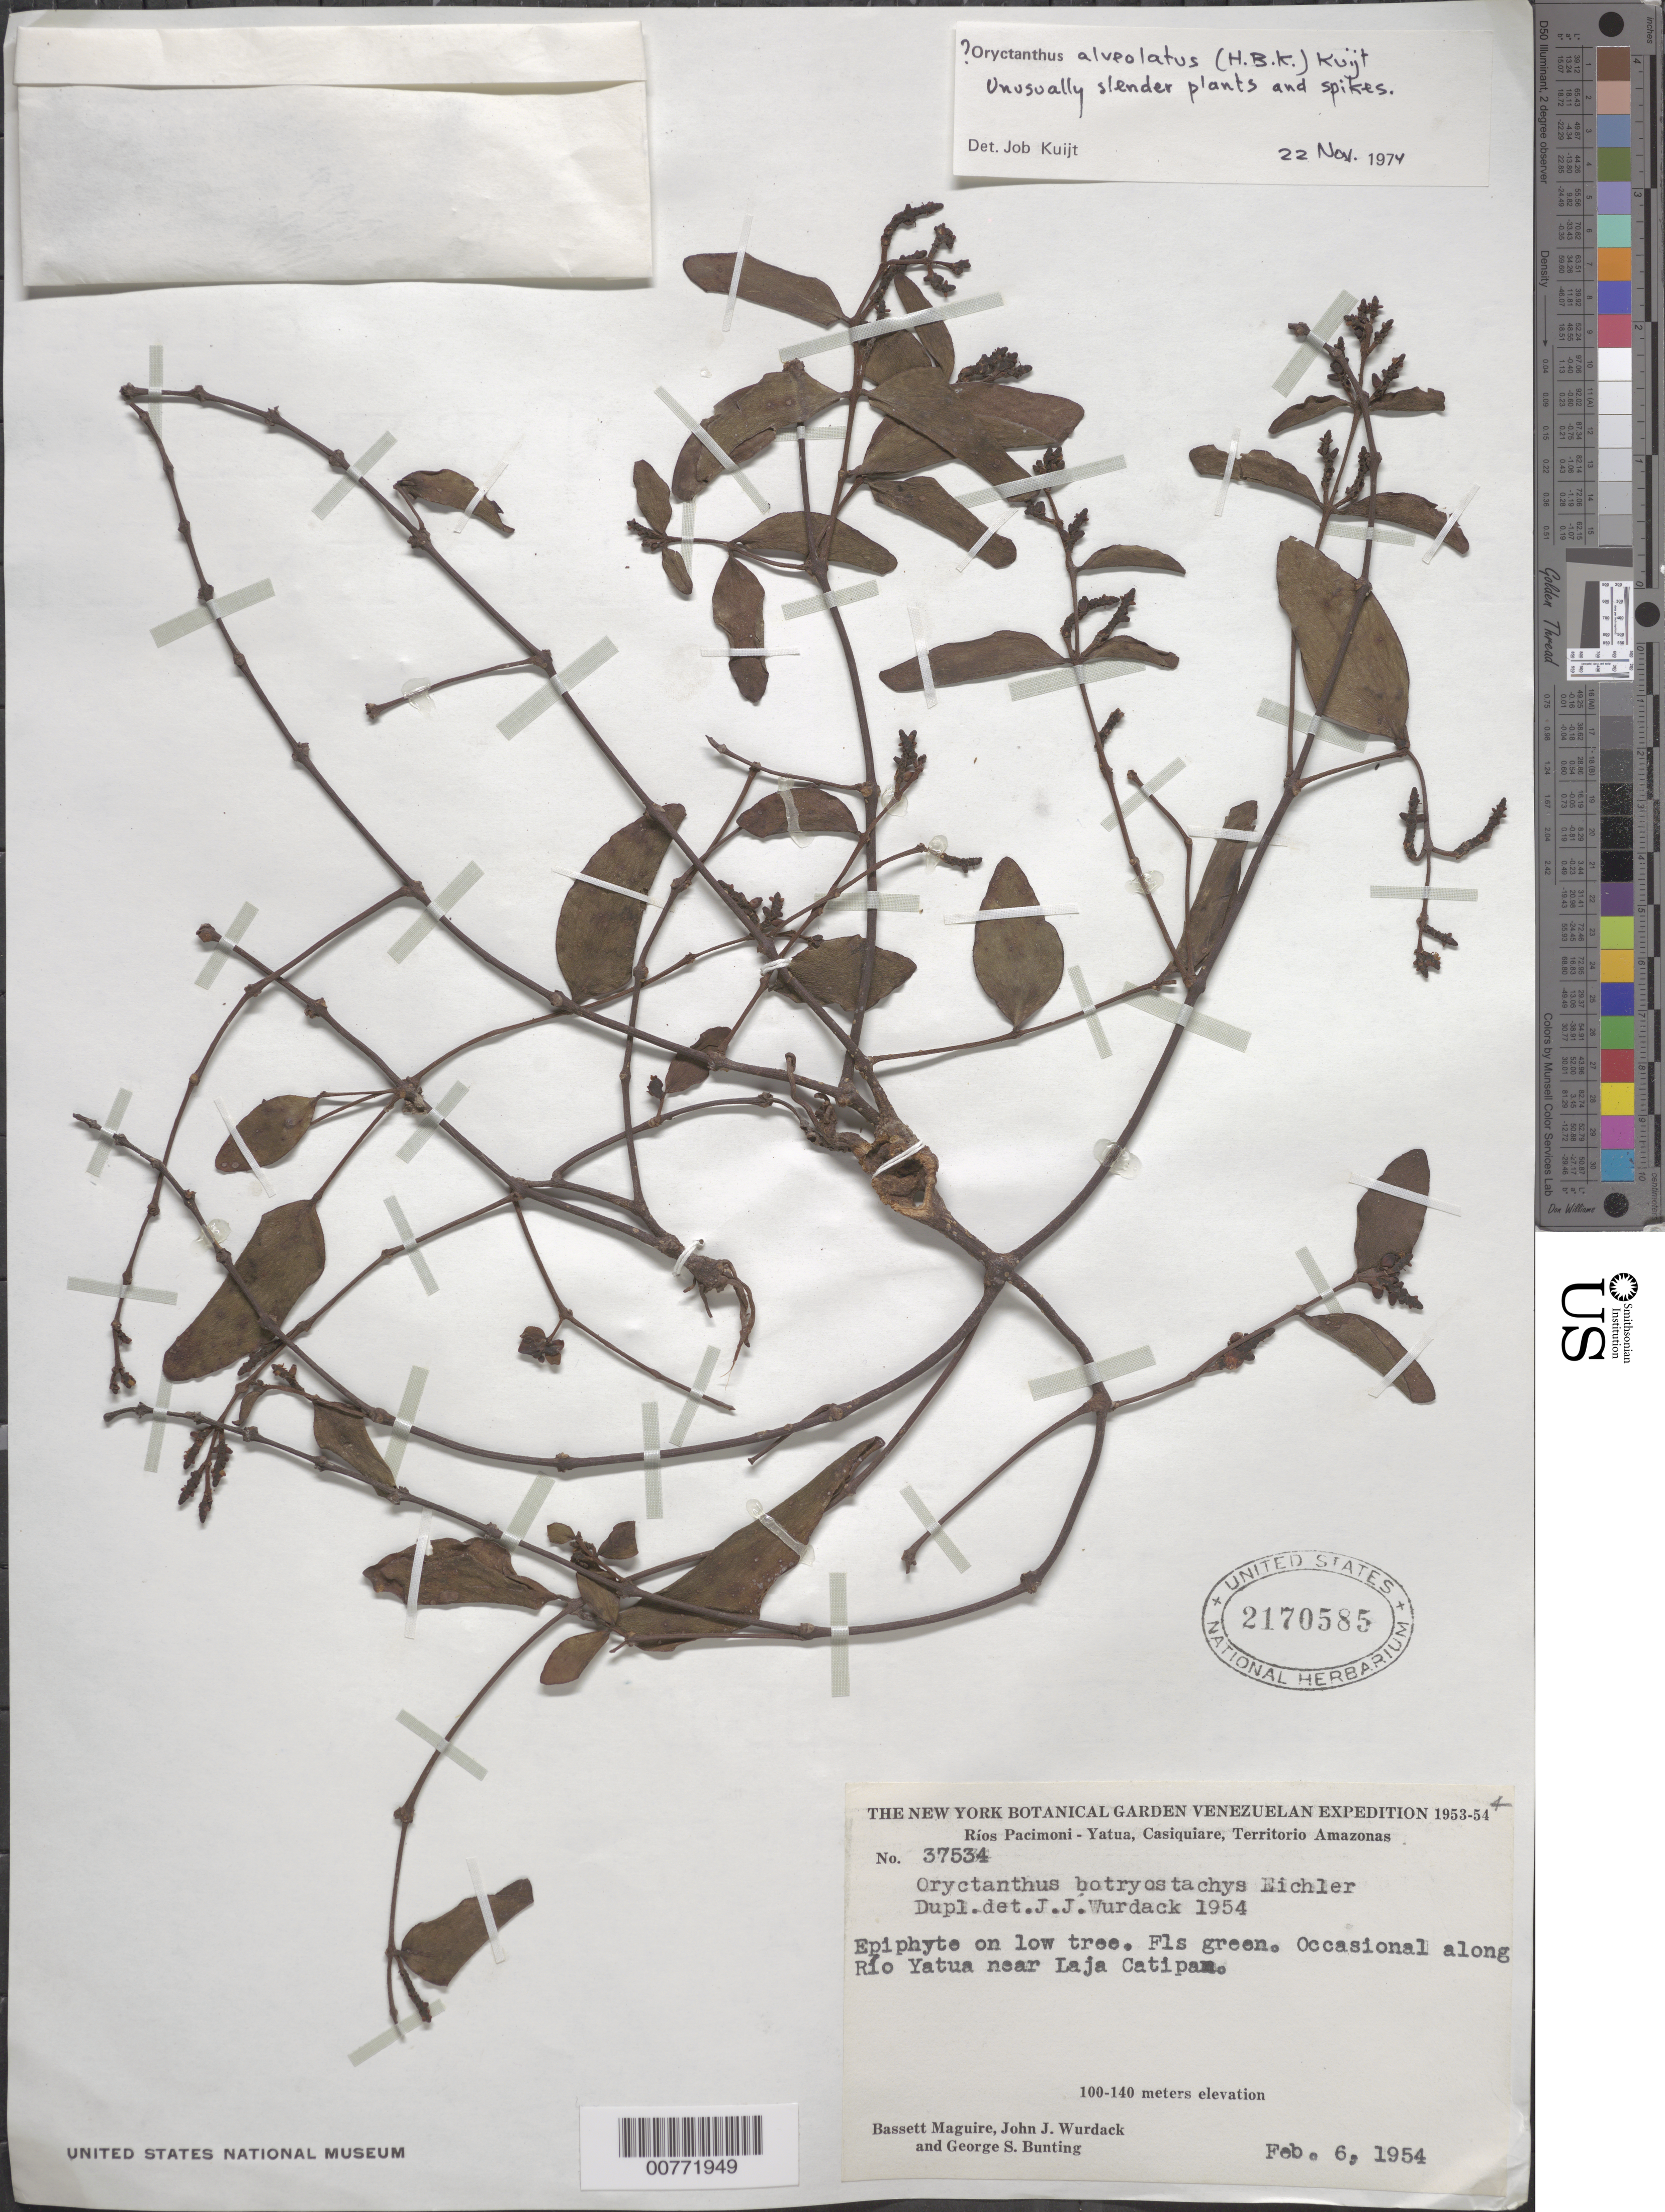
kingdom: Plantae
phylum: Tracheophyta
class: Magnoliopsida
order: Santalales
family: Loranthaceae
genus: Oryctanthus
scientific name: Oryctanthus alveolatus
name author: (Kunth) Kuijt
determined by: Kuijt, Job, (CANADA)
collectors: B. Maguire, J. J. Wurdack & G. S. Bunting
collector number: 37534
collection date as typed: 6-Feb-63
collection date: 1963-02-06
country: Venezuela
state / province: Amazonas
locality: Río Yatua, near Laja Catipan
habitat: On low trees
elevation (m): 100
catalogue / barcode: US 2170585